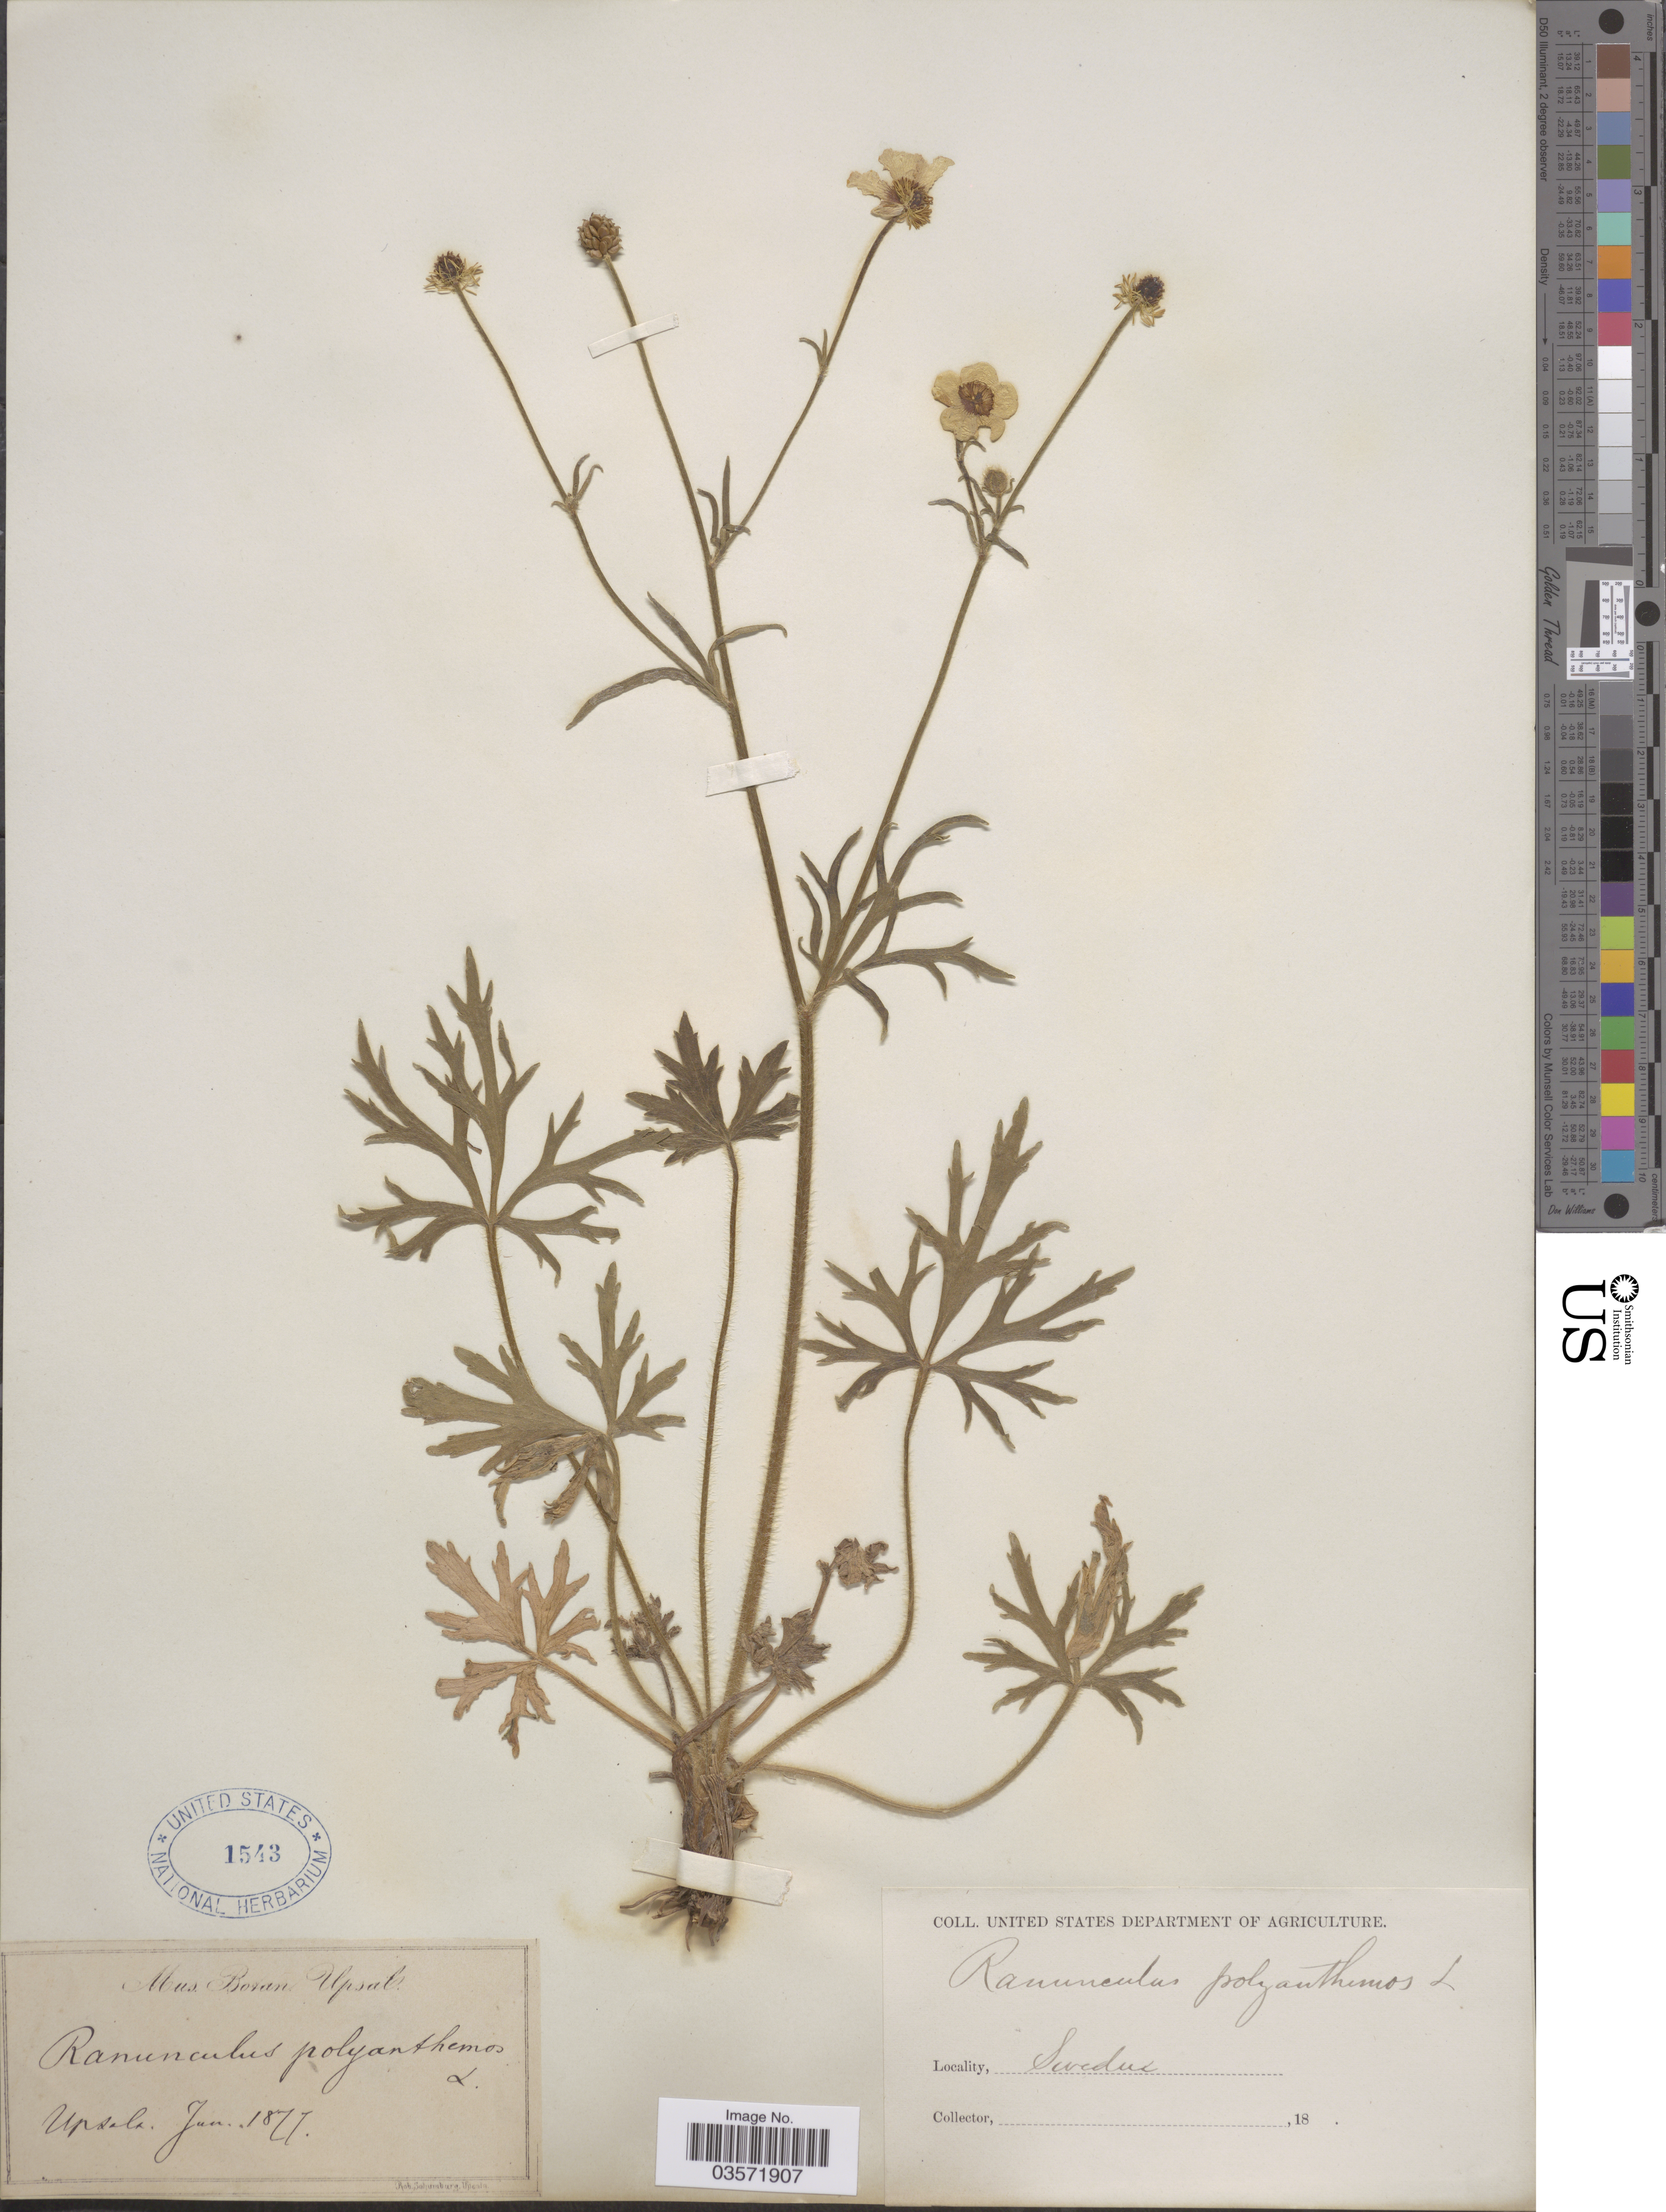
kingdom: Plantae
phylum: Tracheophyta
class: Magnoliopsida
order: Ranunculales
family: Ranunculaceae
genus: Ranunculus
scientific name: Ranunculus polyanthemos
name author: L.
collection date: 1877-06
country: Sweden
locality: Upsala.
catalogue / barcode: US 1543